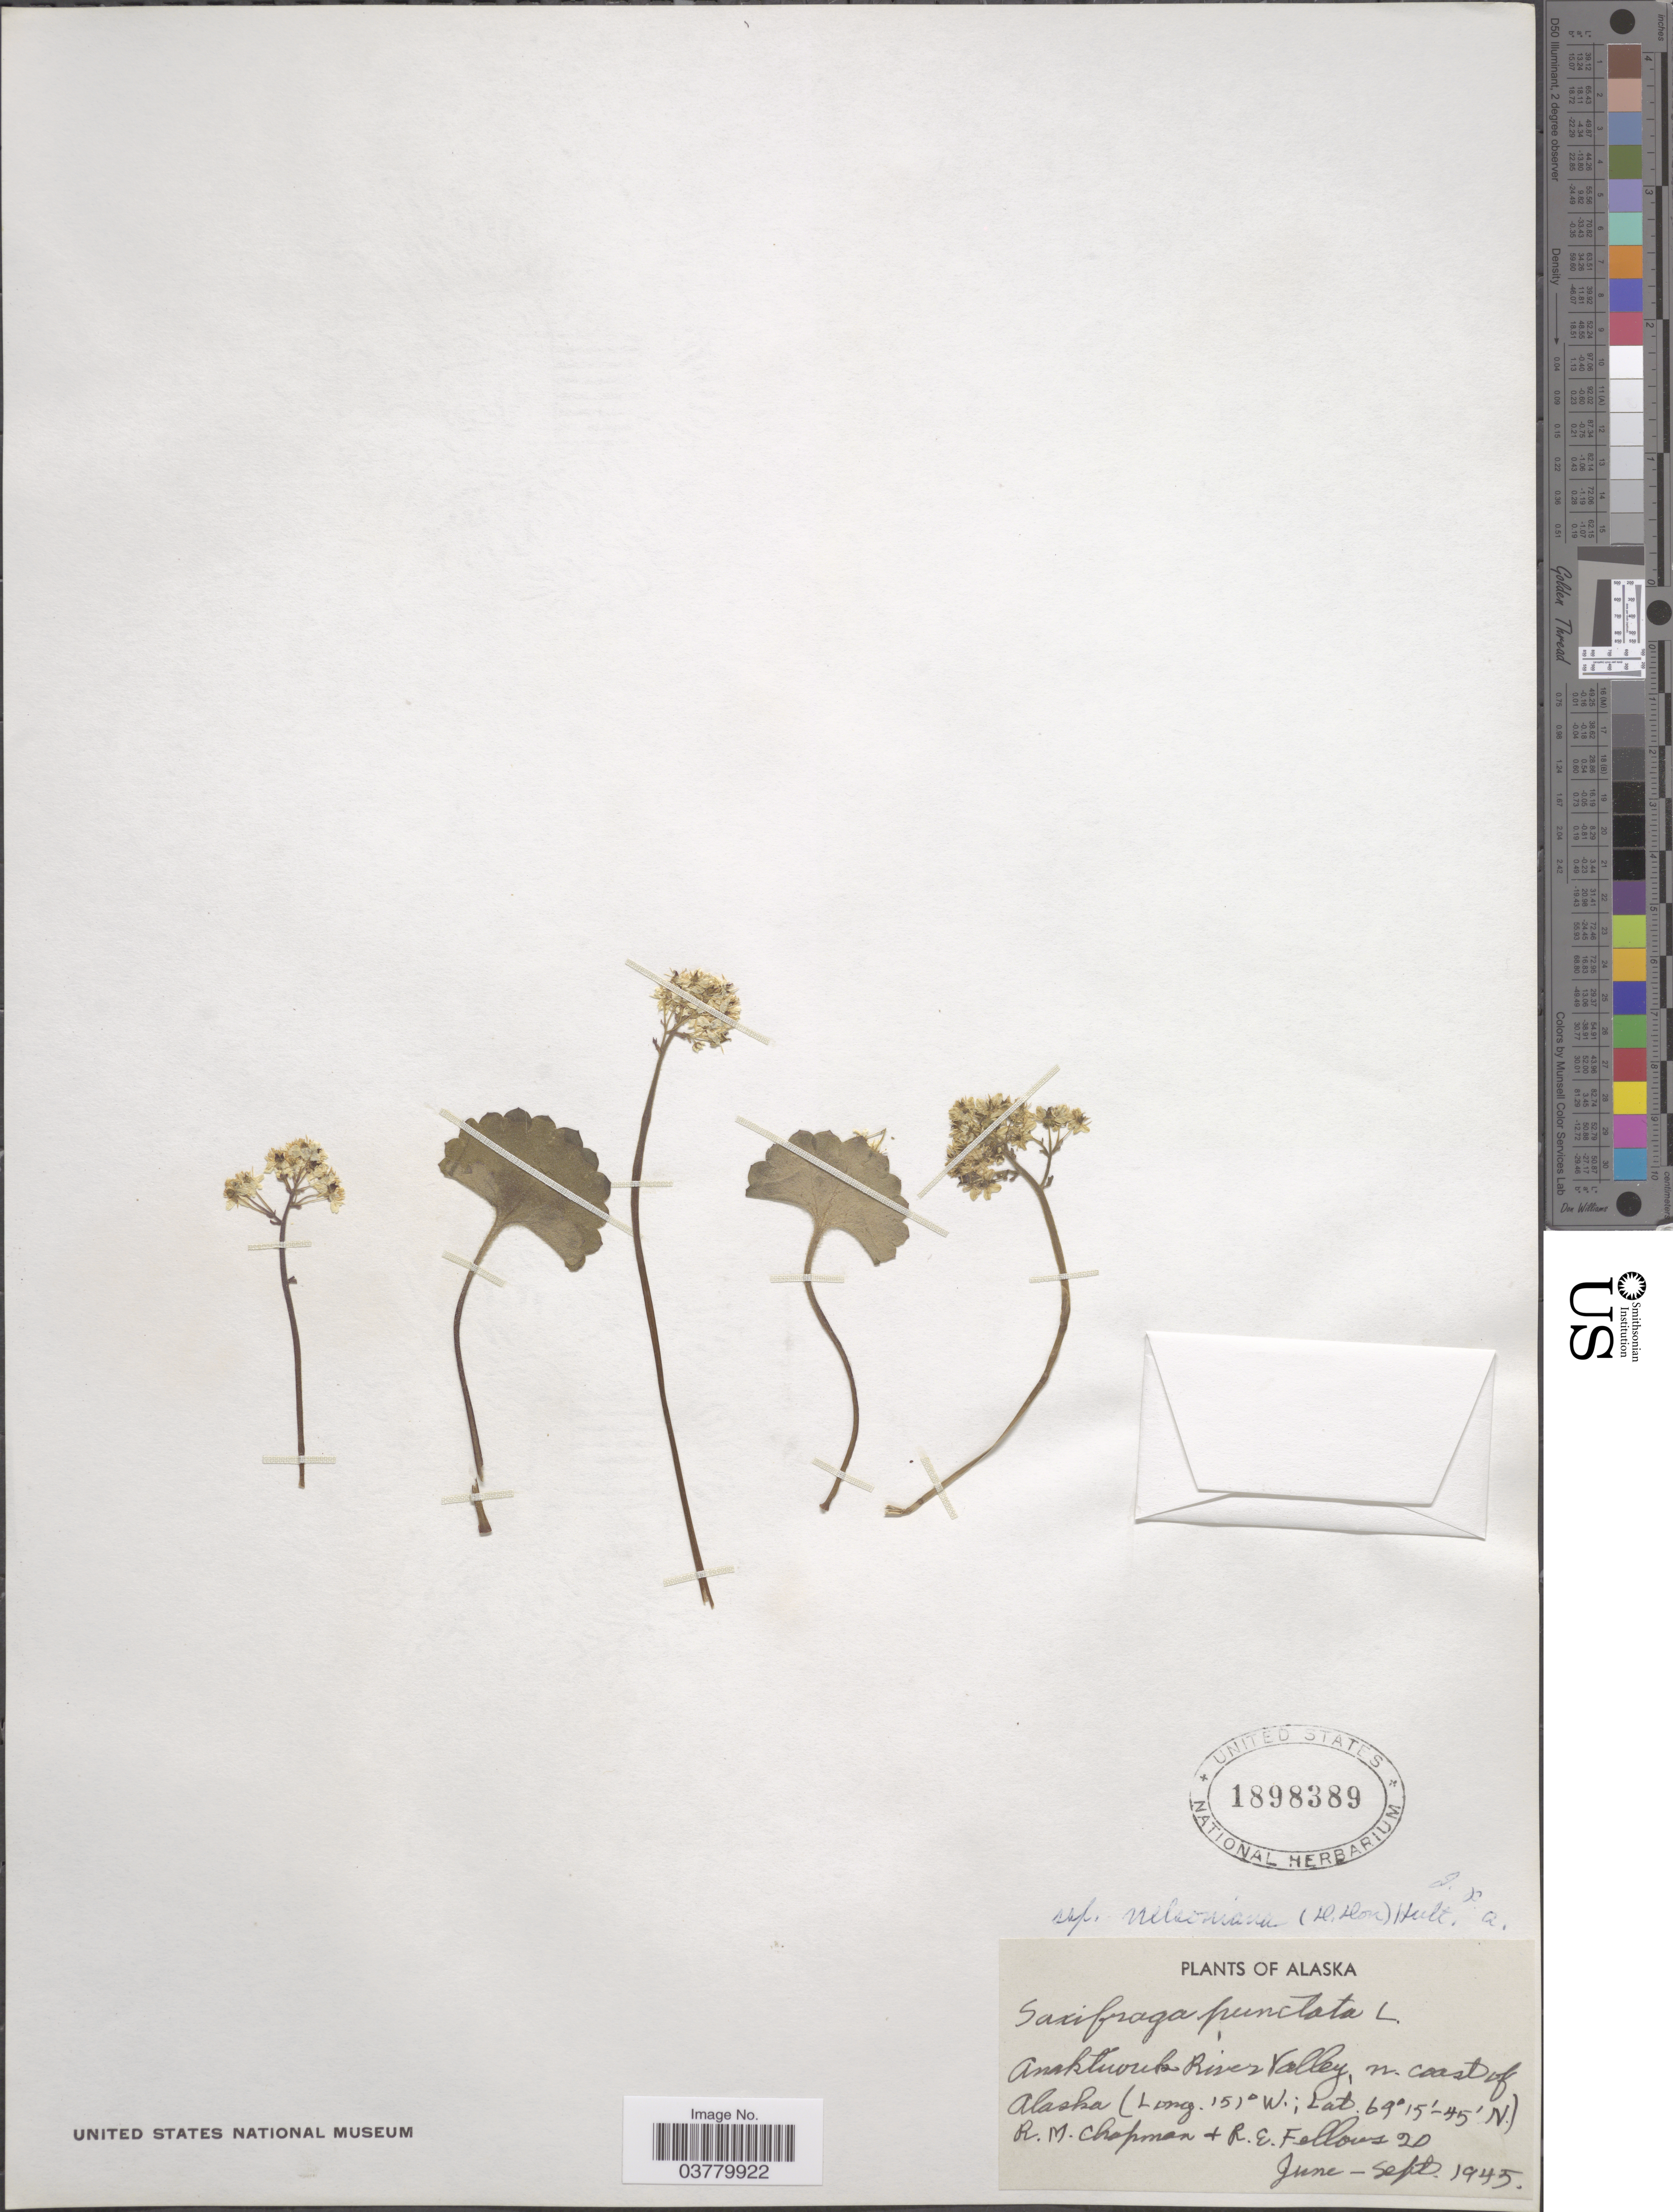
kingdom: Plantae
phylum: Tracheophyta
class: Magnoliopsida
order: Saxifragales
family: Saxifragaceae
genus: Micranthes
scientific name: Micranthes nelsoniana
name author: (D. Don) Small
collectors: R. M. Chapman & R. Fellows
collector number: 20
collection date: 1945-06/1945-09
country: United States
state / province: Alaska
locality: Anaktuvuk River Valley, N. coast of Alaska.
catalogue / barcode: US 1898389